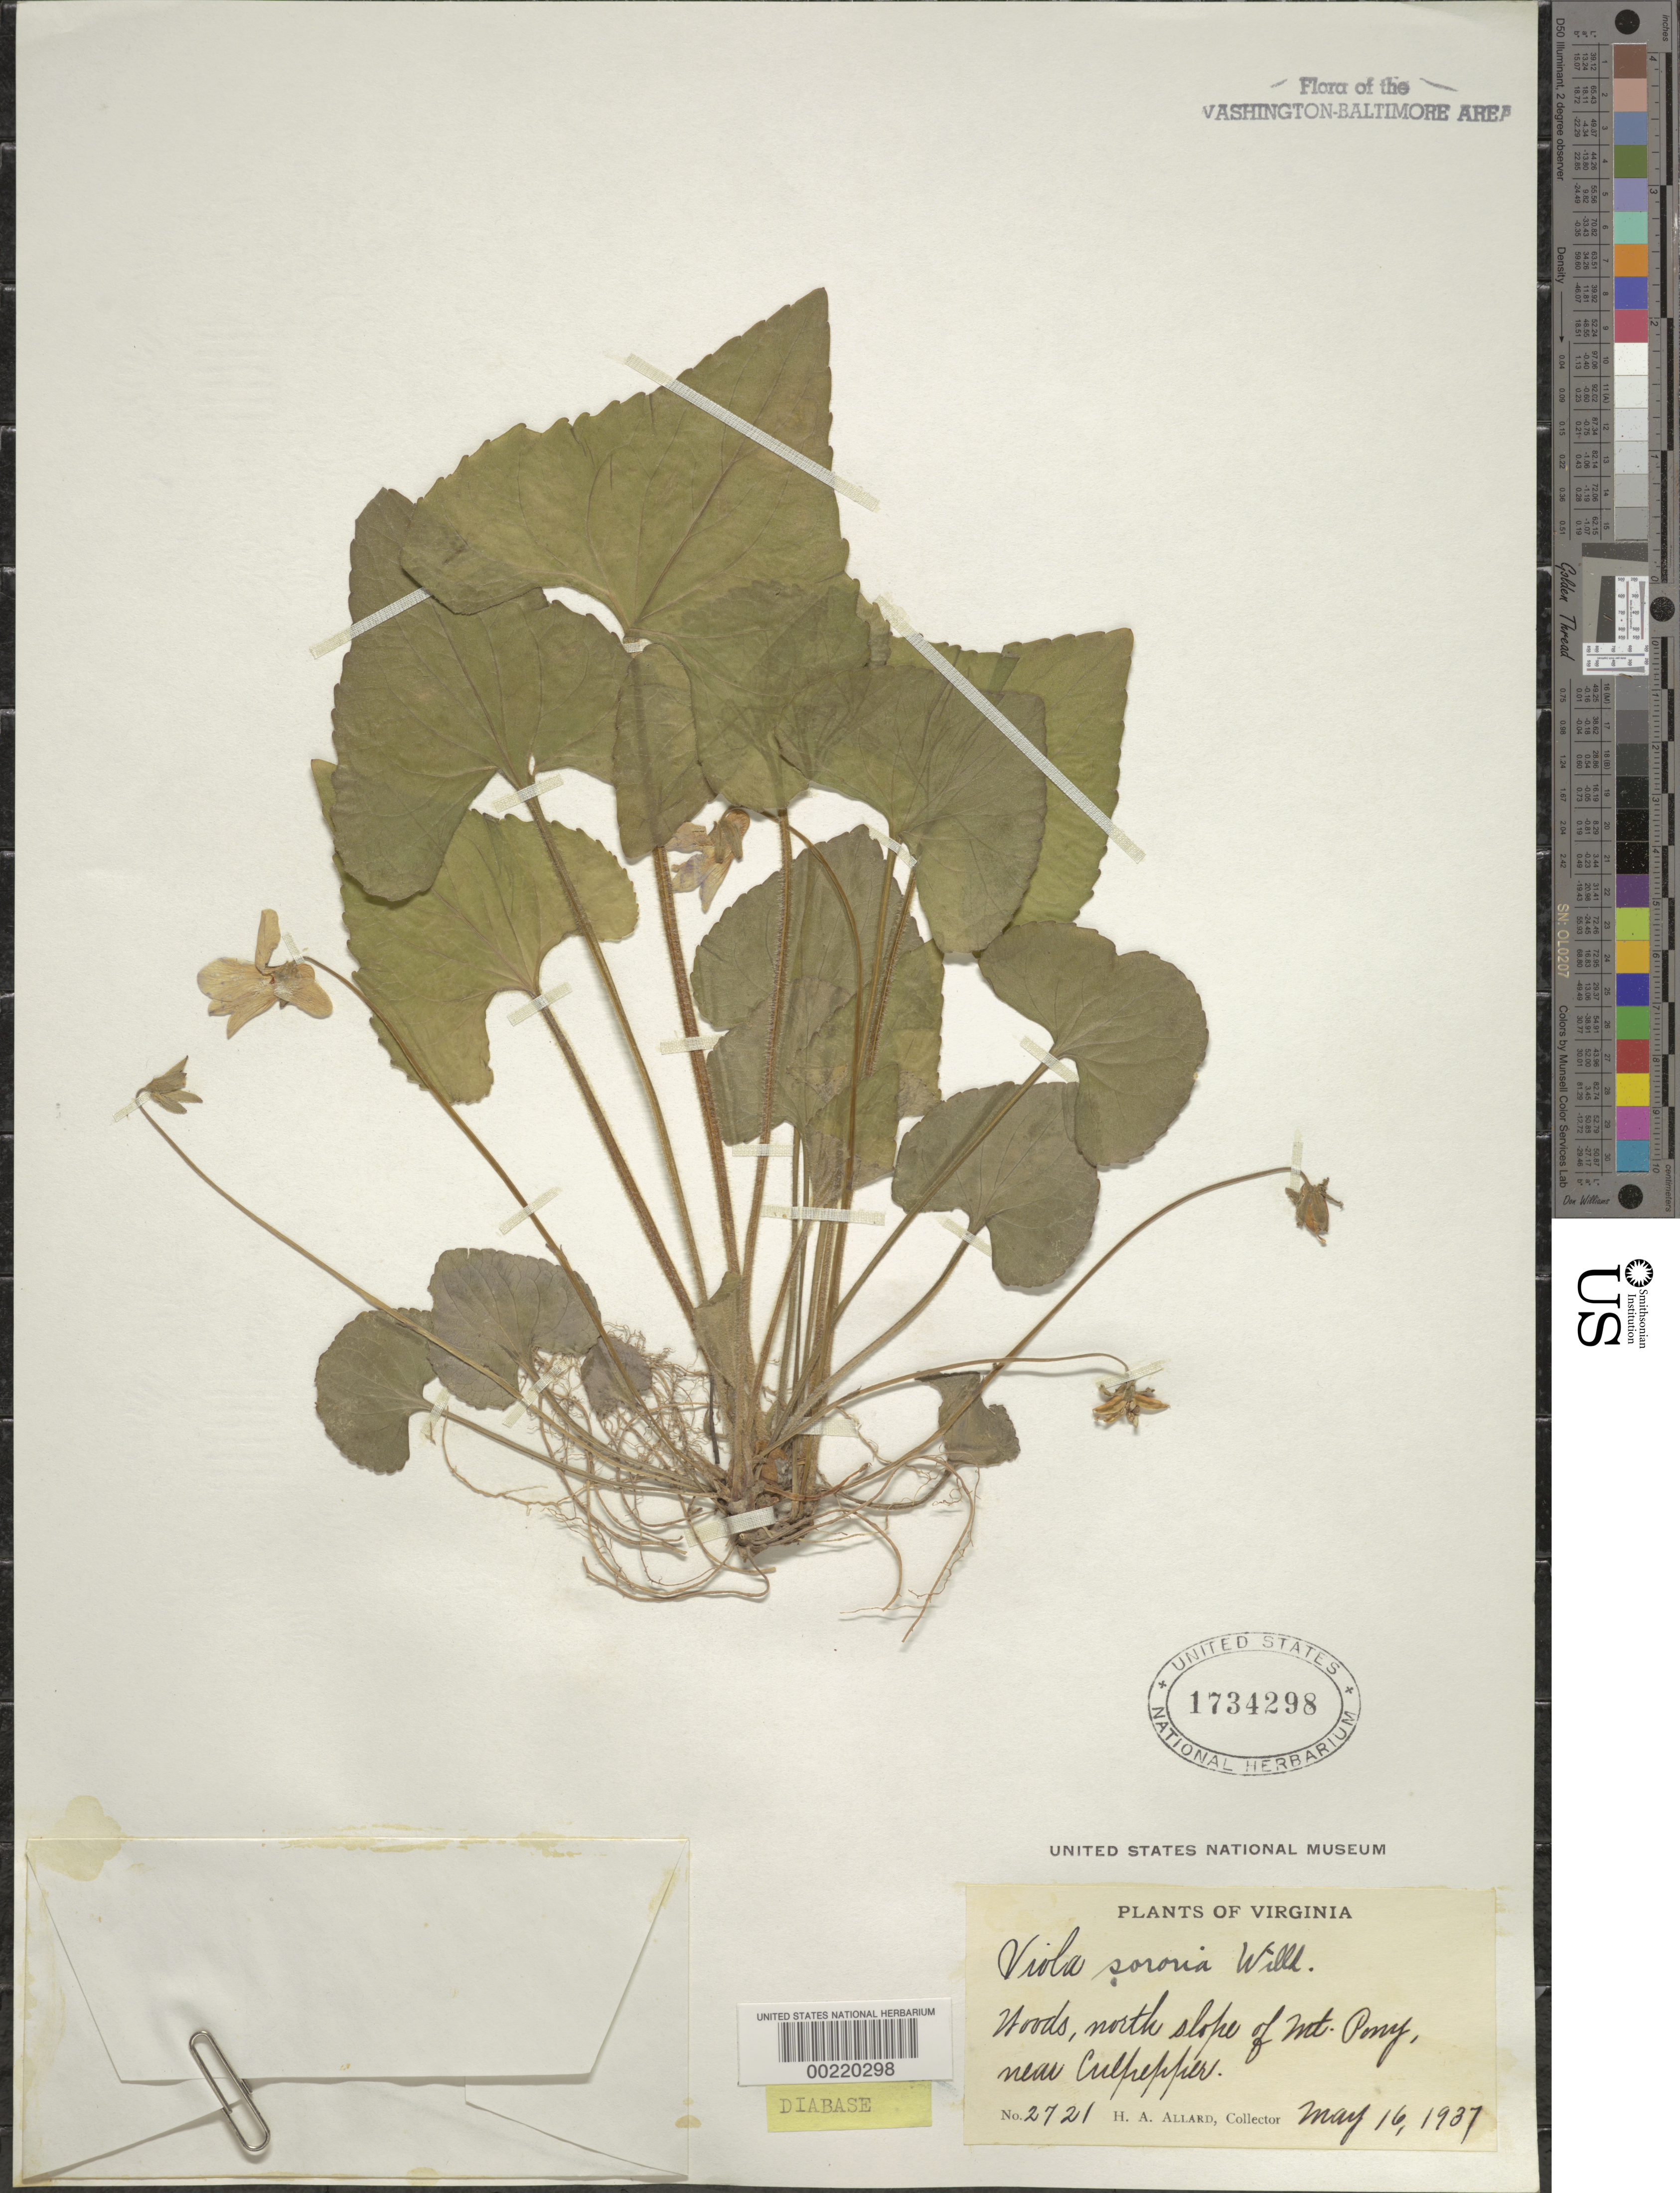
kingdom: Plantae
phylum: Tracheophyta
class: Magnoliopsida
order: Malpighiales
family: Violaceae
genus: Viola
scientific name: Viola sororia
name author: Willd.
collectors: H. A. Allard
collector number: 2721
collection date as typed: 16 May 1937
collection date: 1937-05-16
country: United States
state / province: Virginia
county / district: Culpeper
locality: Mount Pony, Culpepper vicinity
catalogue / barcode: US 1734298